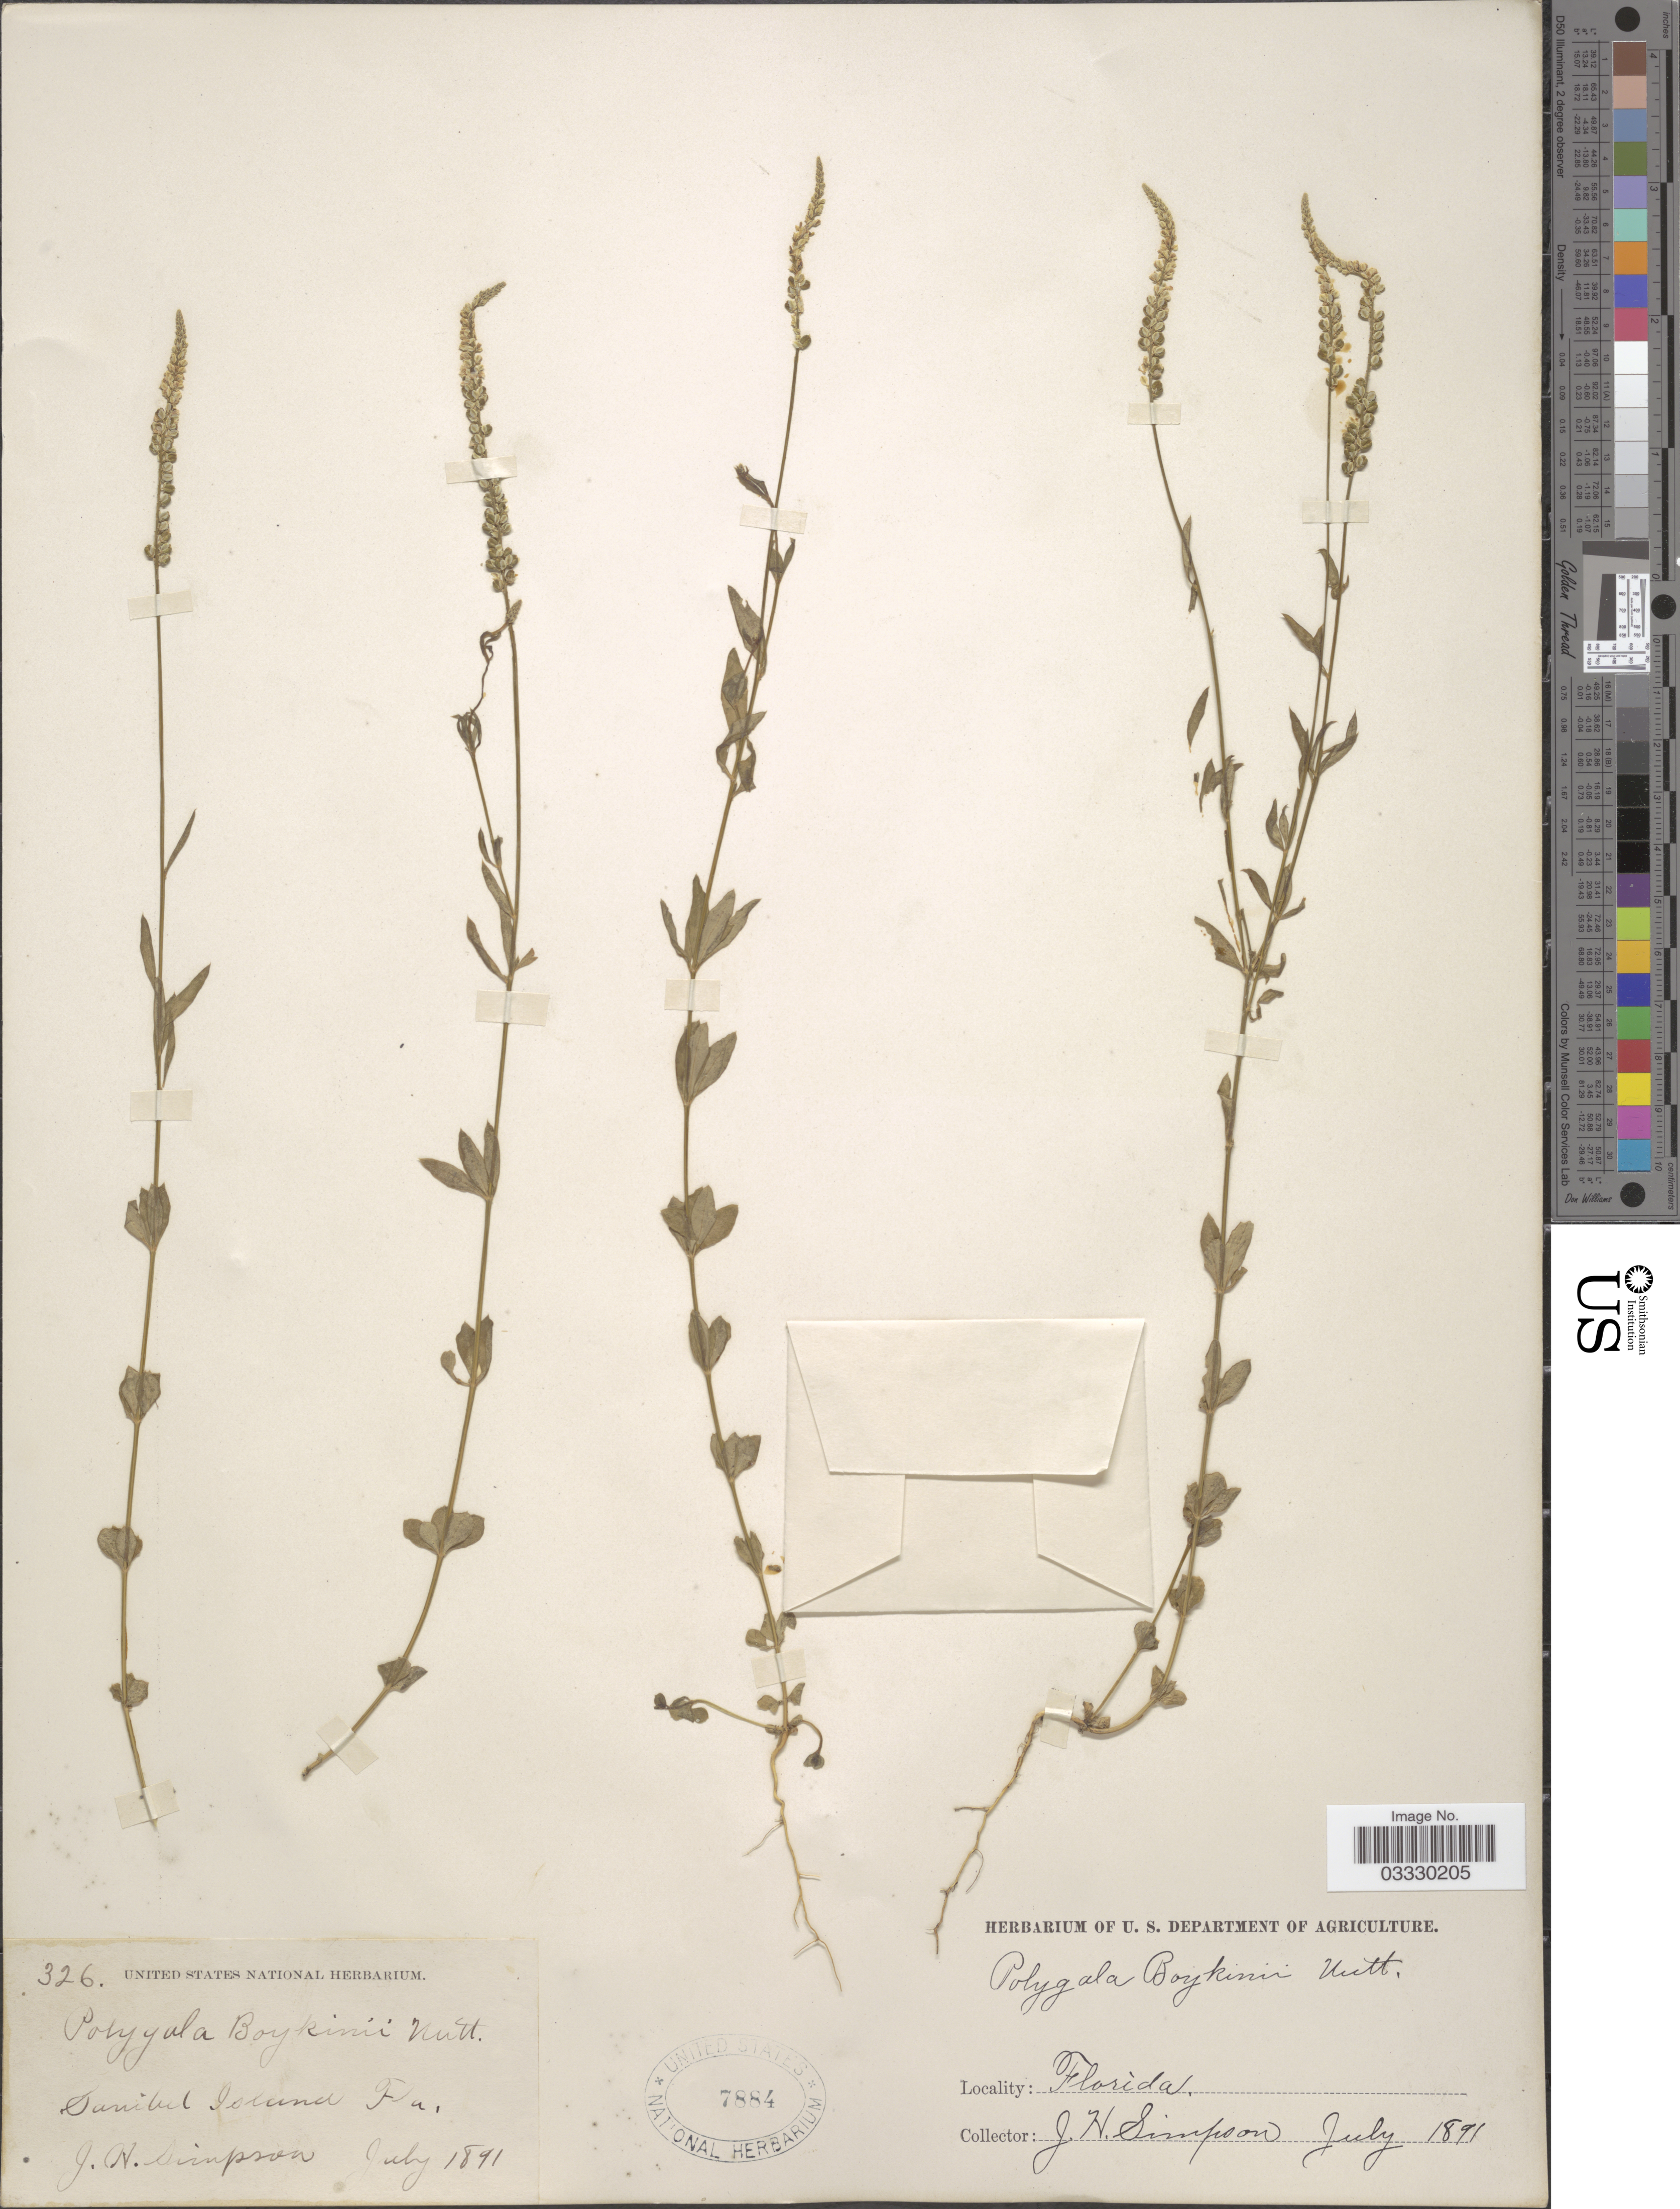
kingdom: Plantae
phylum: Tracheophyta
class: Magnoliopsida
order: Fabales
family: Polygalaceae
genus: Polygala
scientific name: Polygala boykinii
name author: Nutt.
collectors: J. H. Simpson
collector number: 326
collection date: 1891-07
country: United States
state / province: Florida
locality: Sanibel Island.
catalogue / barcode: US 7884